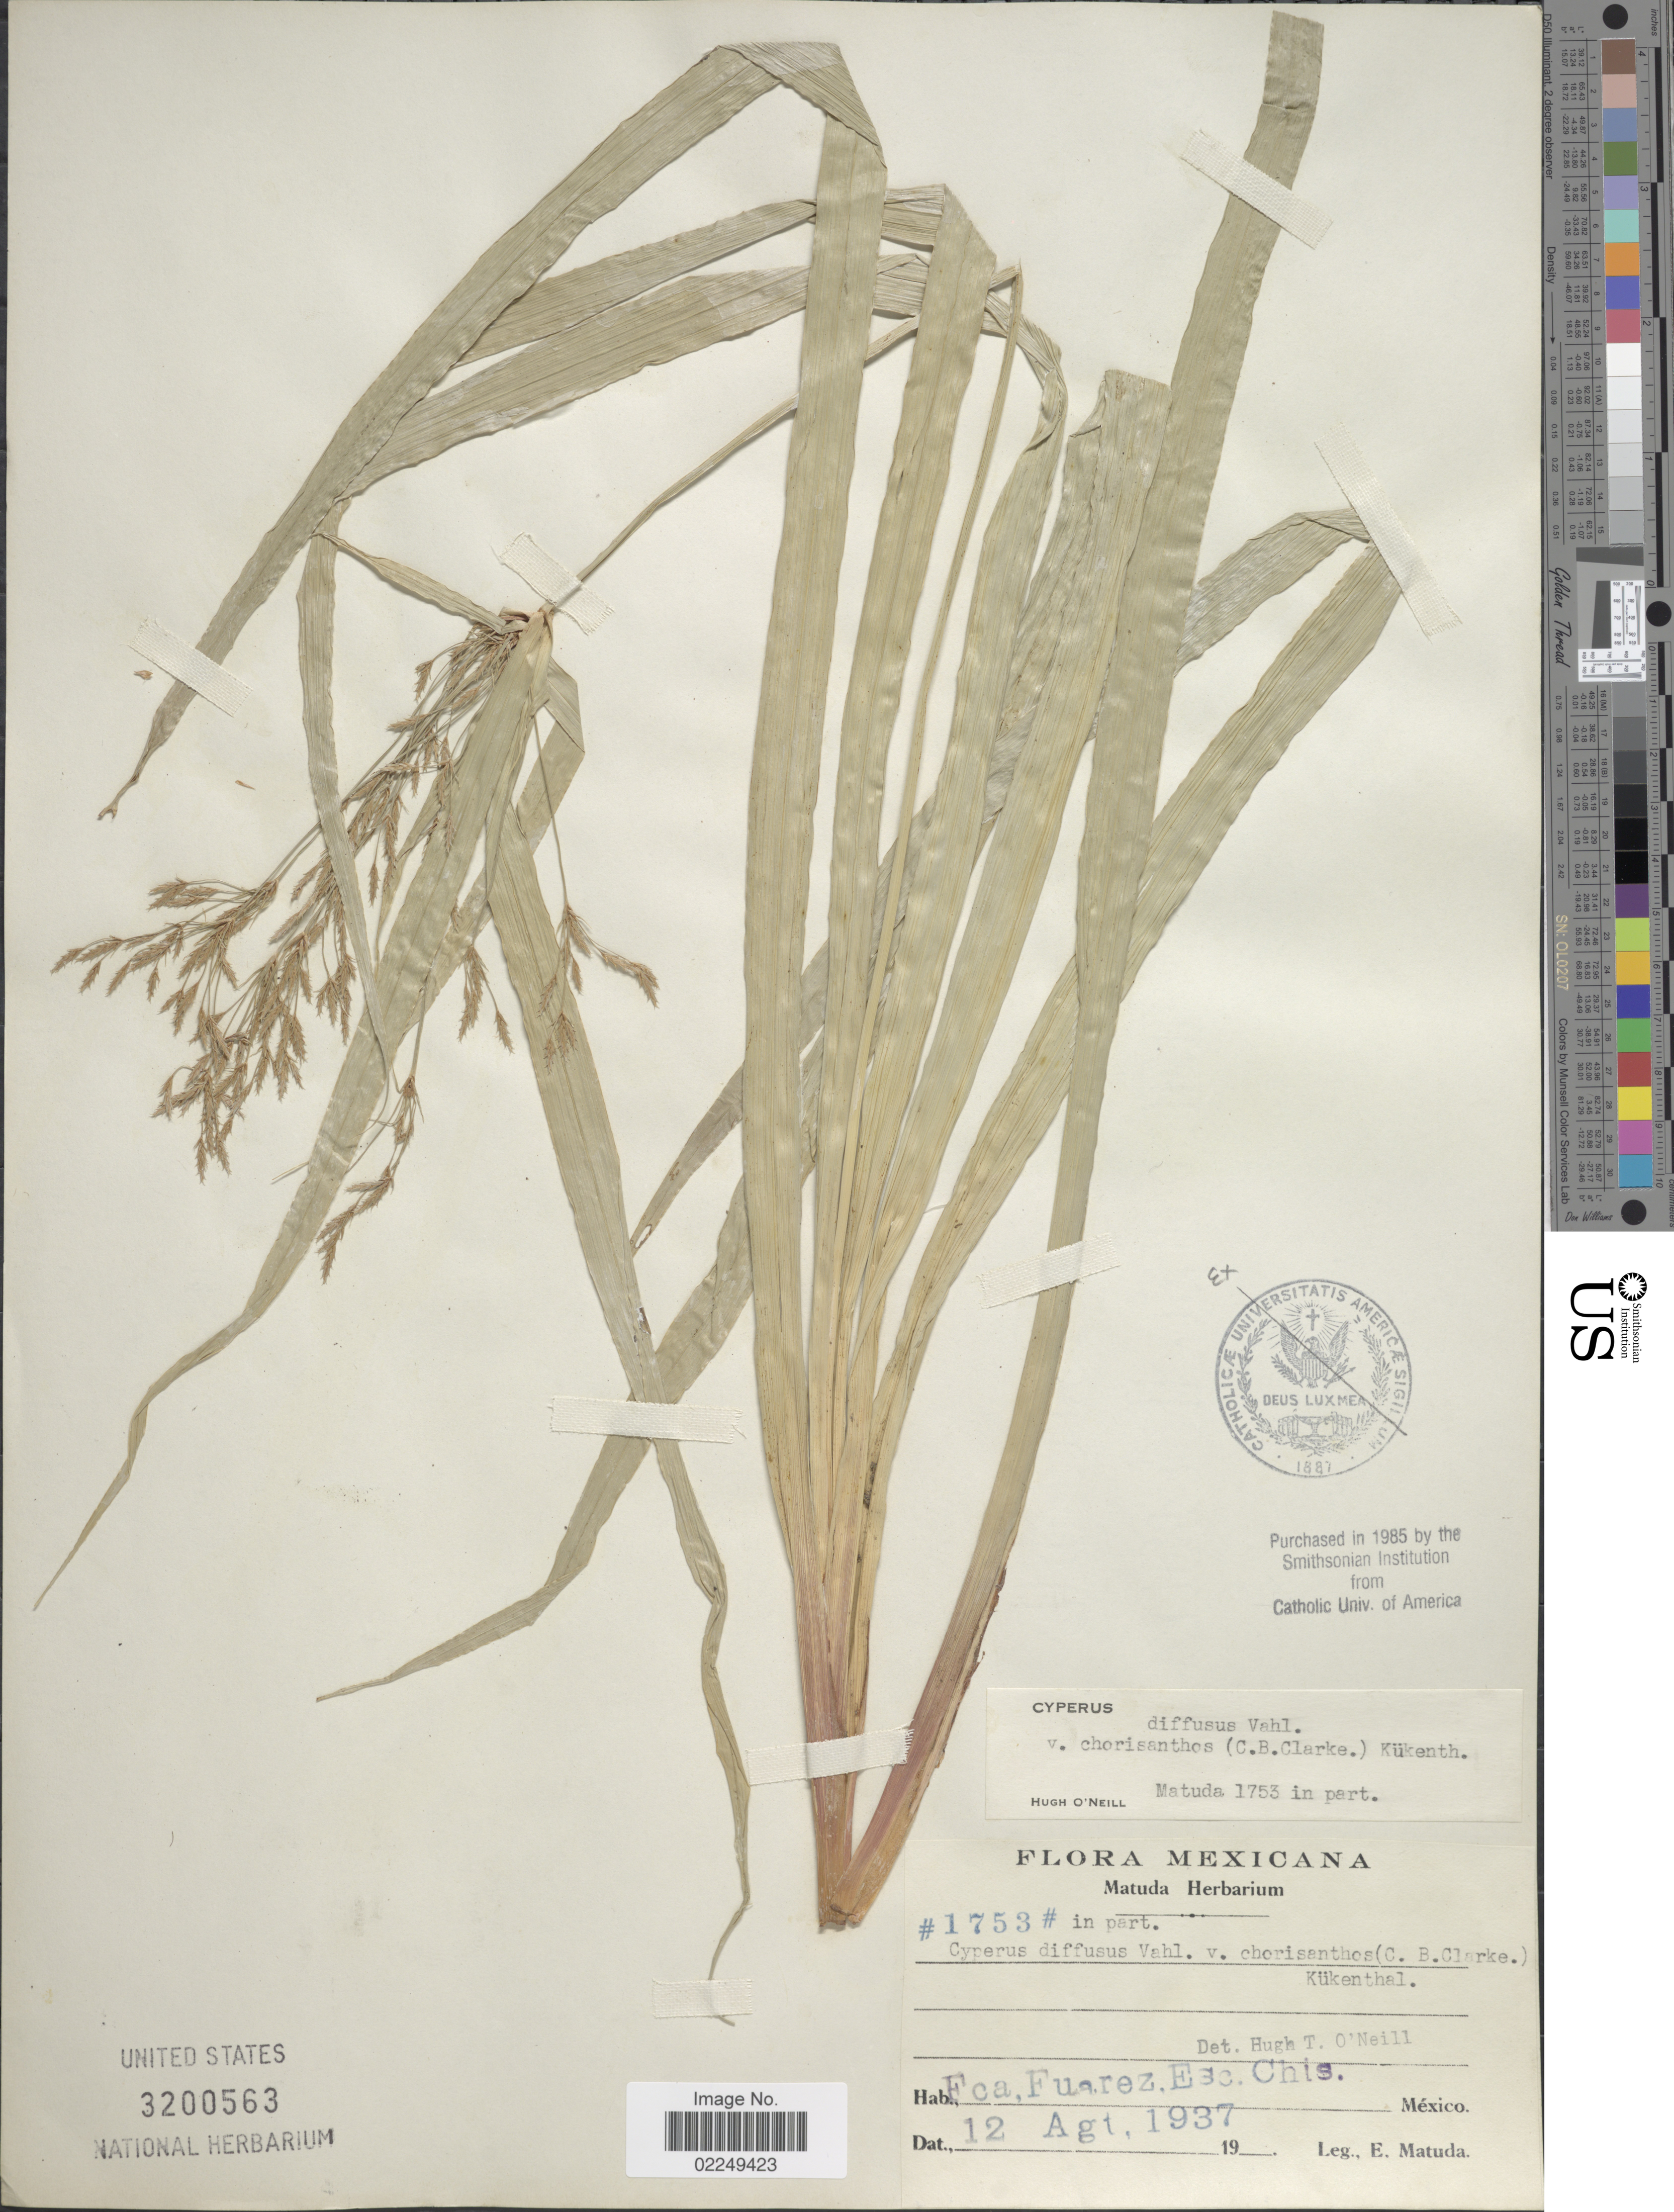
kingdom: Plantae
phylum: Tracheophyta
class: Liliopsida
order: Poales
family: Cyperaceae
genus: Cyperus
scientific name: Cyperus laxus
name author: Lam.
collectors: E. Matuda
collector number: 1753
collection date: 1937-08-12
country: Mexico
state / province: Chiapas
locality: Fca. Faurez, Esc., Chis., Mexico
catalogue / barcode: US 3200563